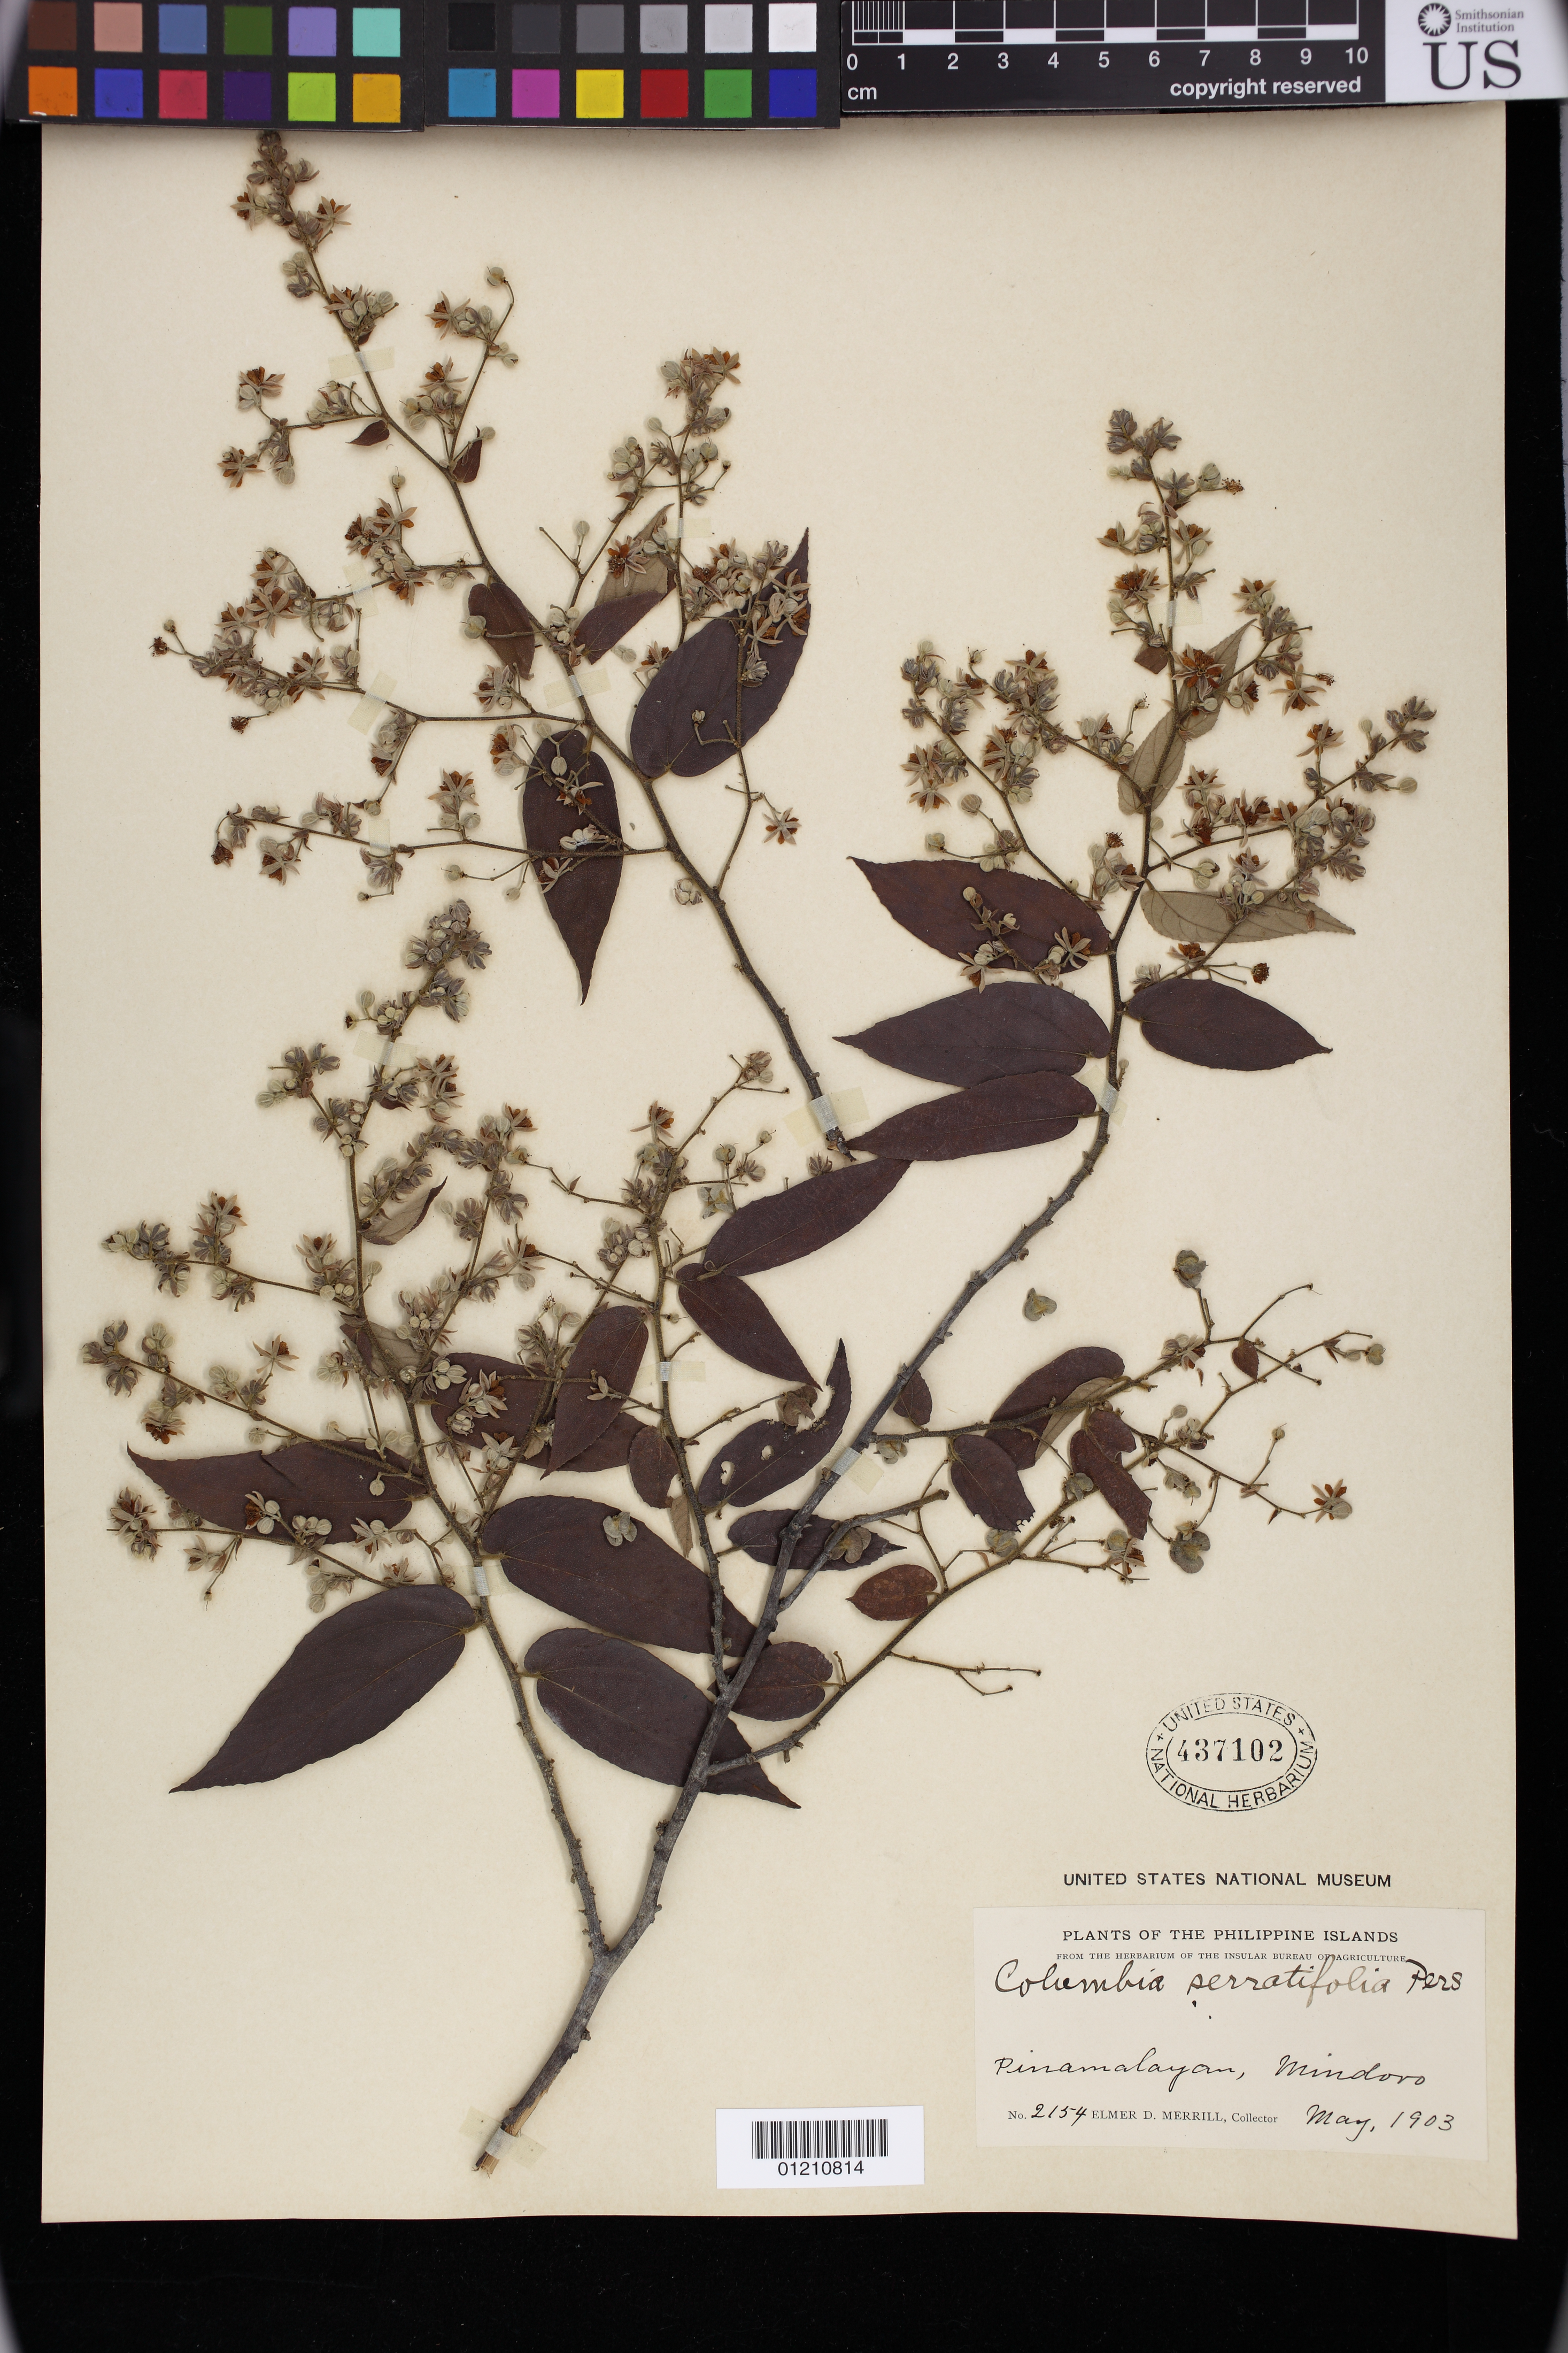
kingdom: Plantae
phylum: Tracheophyta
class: Magnoliopsida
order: Malvales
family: Malvaceae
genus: Colona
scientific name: Colona serratifolia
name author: Cav.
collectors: E. D. Merrill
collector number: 2154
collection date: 1903-05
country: Philippines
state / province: Mimaropa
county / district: Oriental Mindoro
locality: Pinamalayan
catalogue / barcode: US 437102